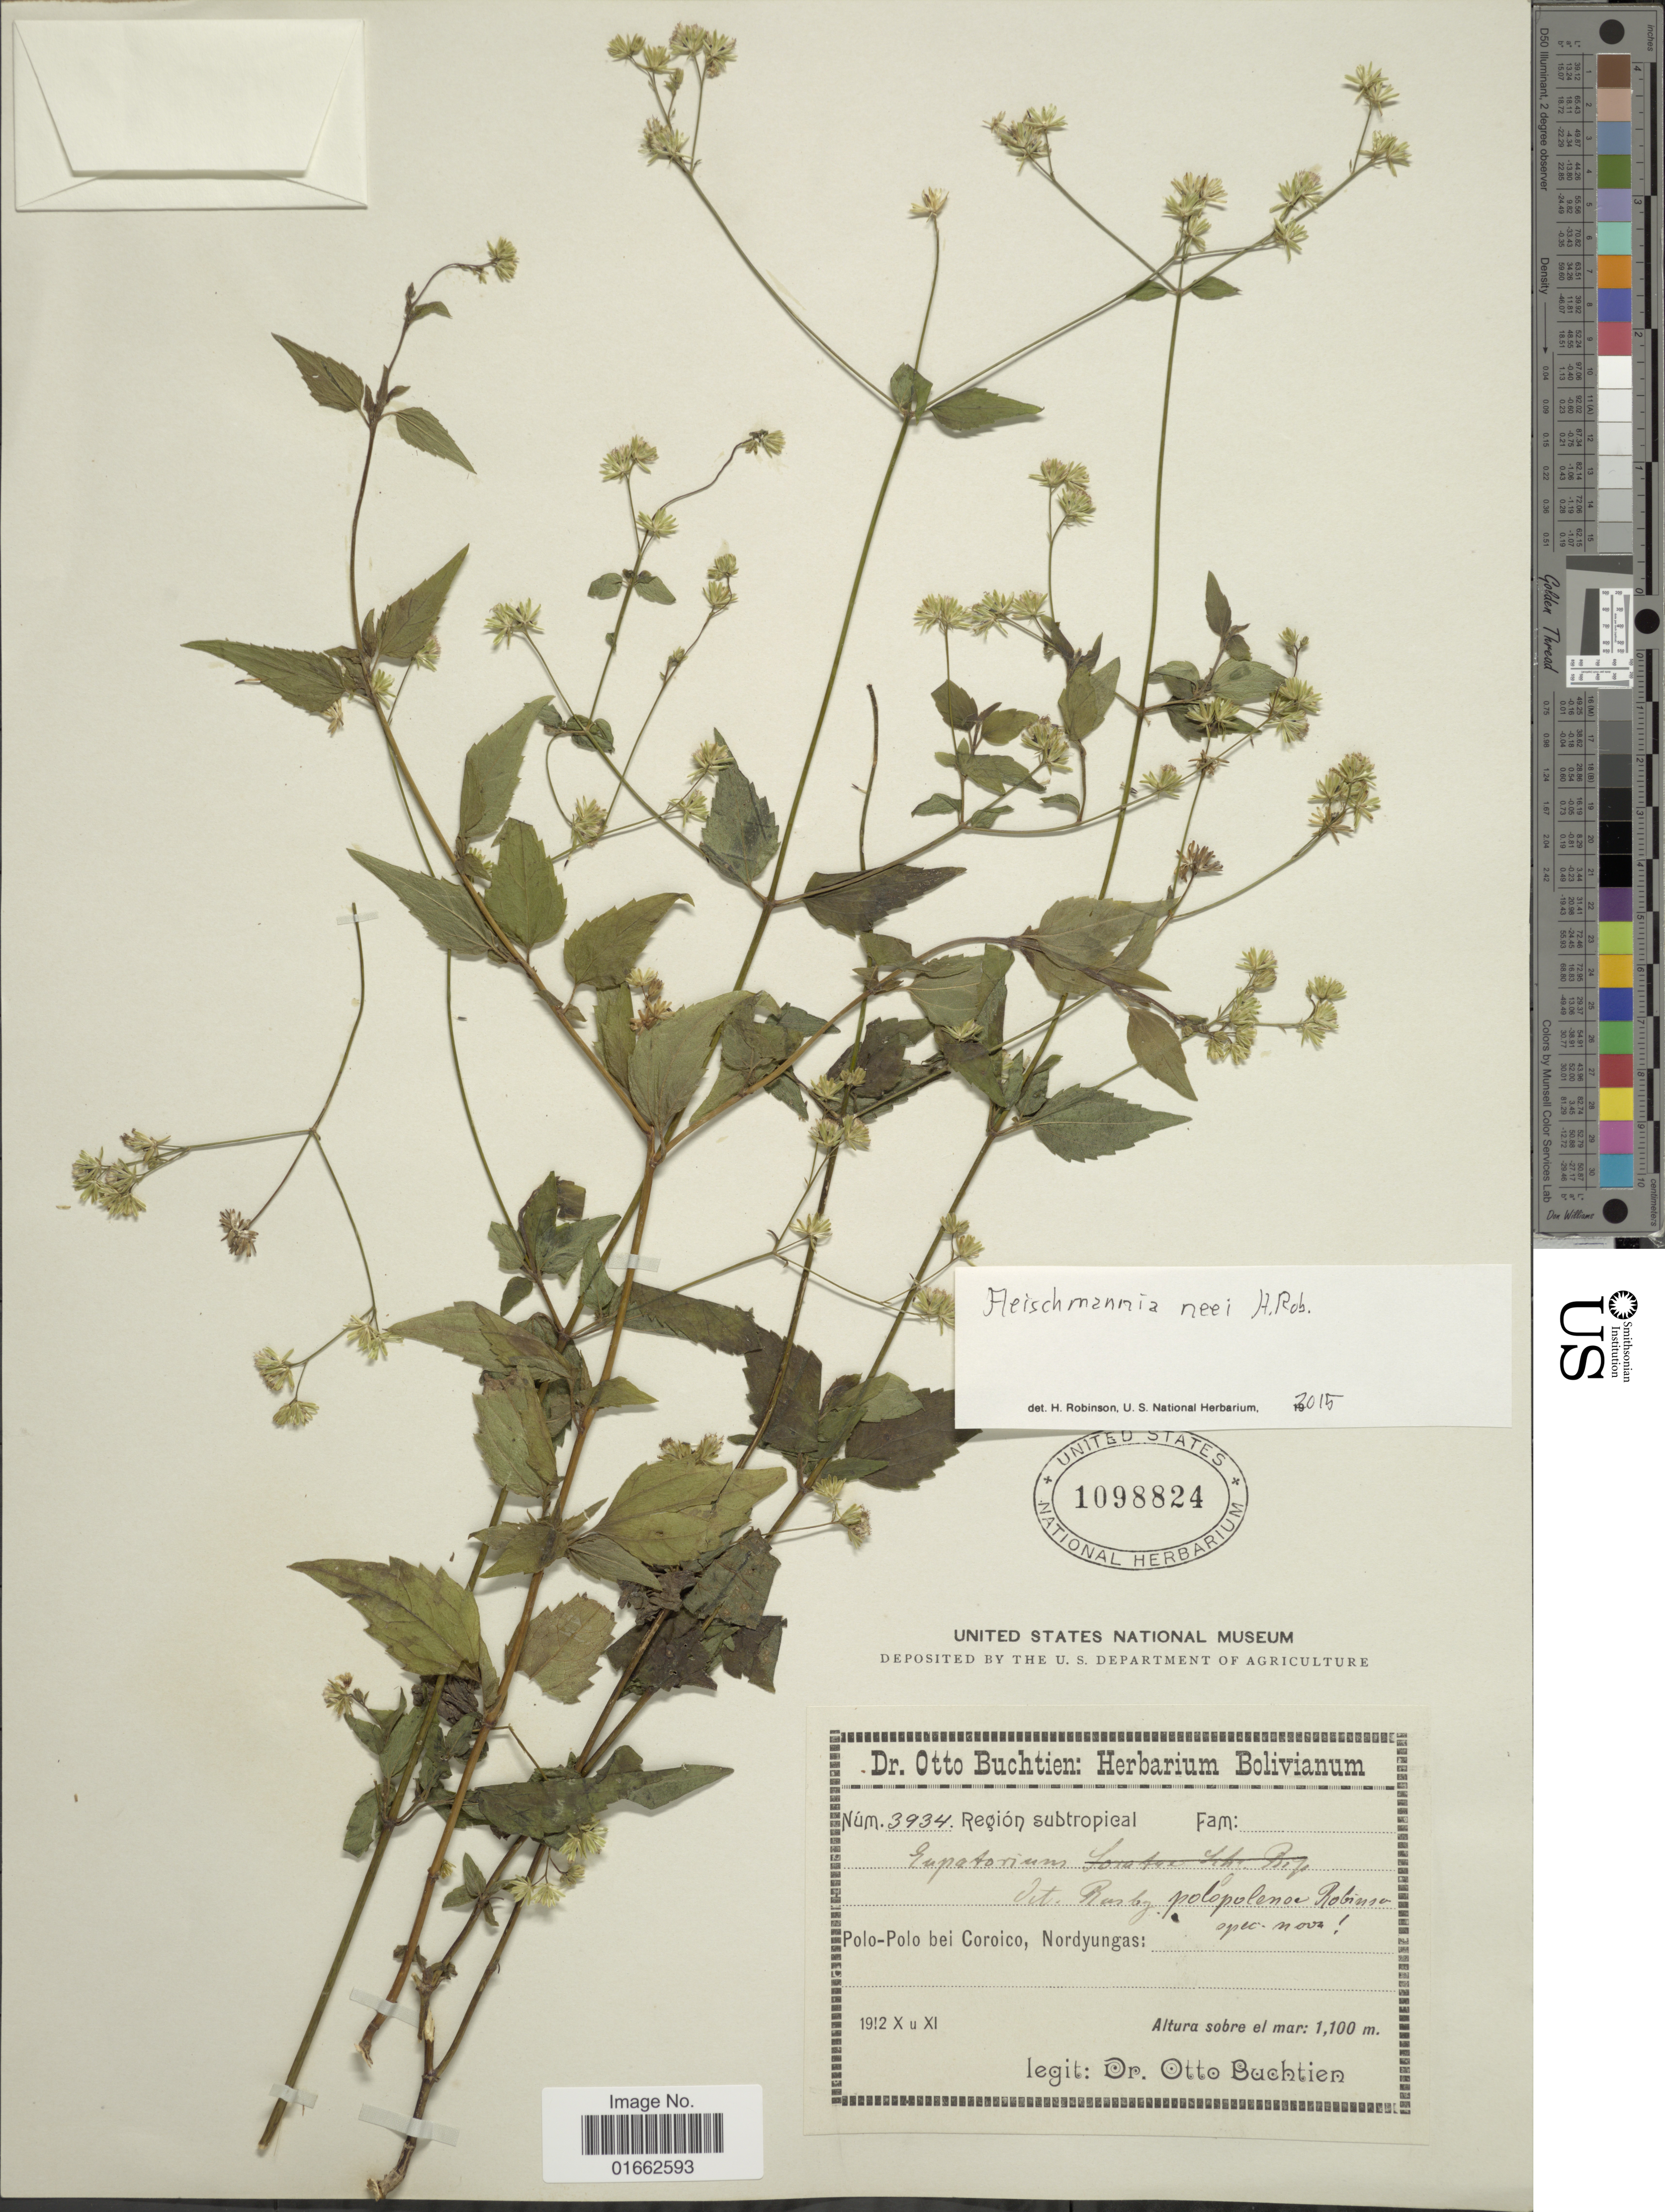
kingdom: Plantae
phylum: Tracheophyta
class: Magnoliopsida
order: Asterales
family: Asteraceae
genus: Fleischmannia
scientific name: Fleischmannia fiebrigii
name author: Hieron.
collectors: O. Buchtien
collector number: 3934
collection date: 1912-10/1912-11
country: Bolivia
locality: Región subtropical, Polo-Polo bei Coroico, Nordyungas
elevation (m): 1100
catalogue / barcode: US 1098824